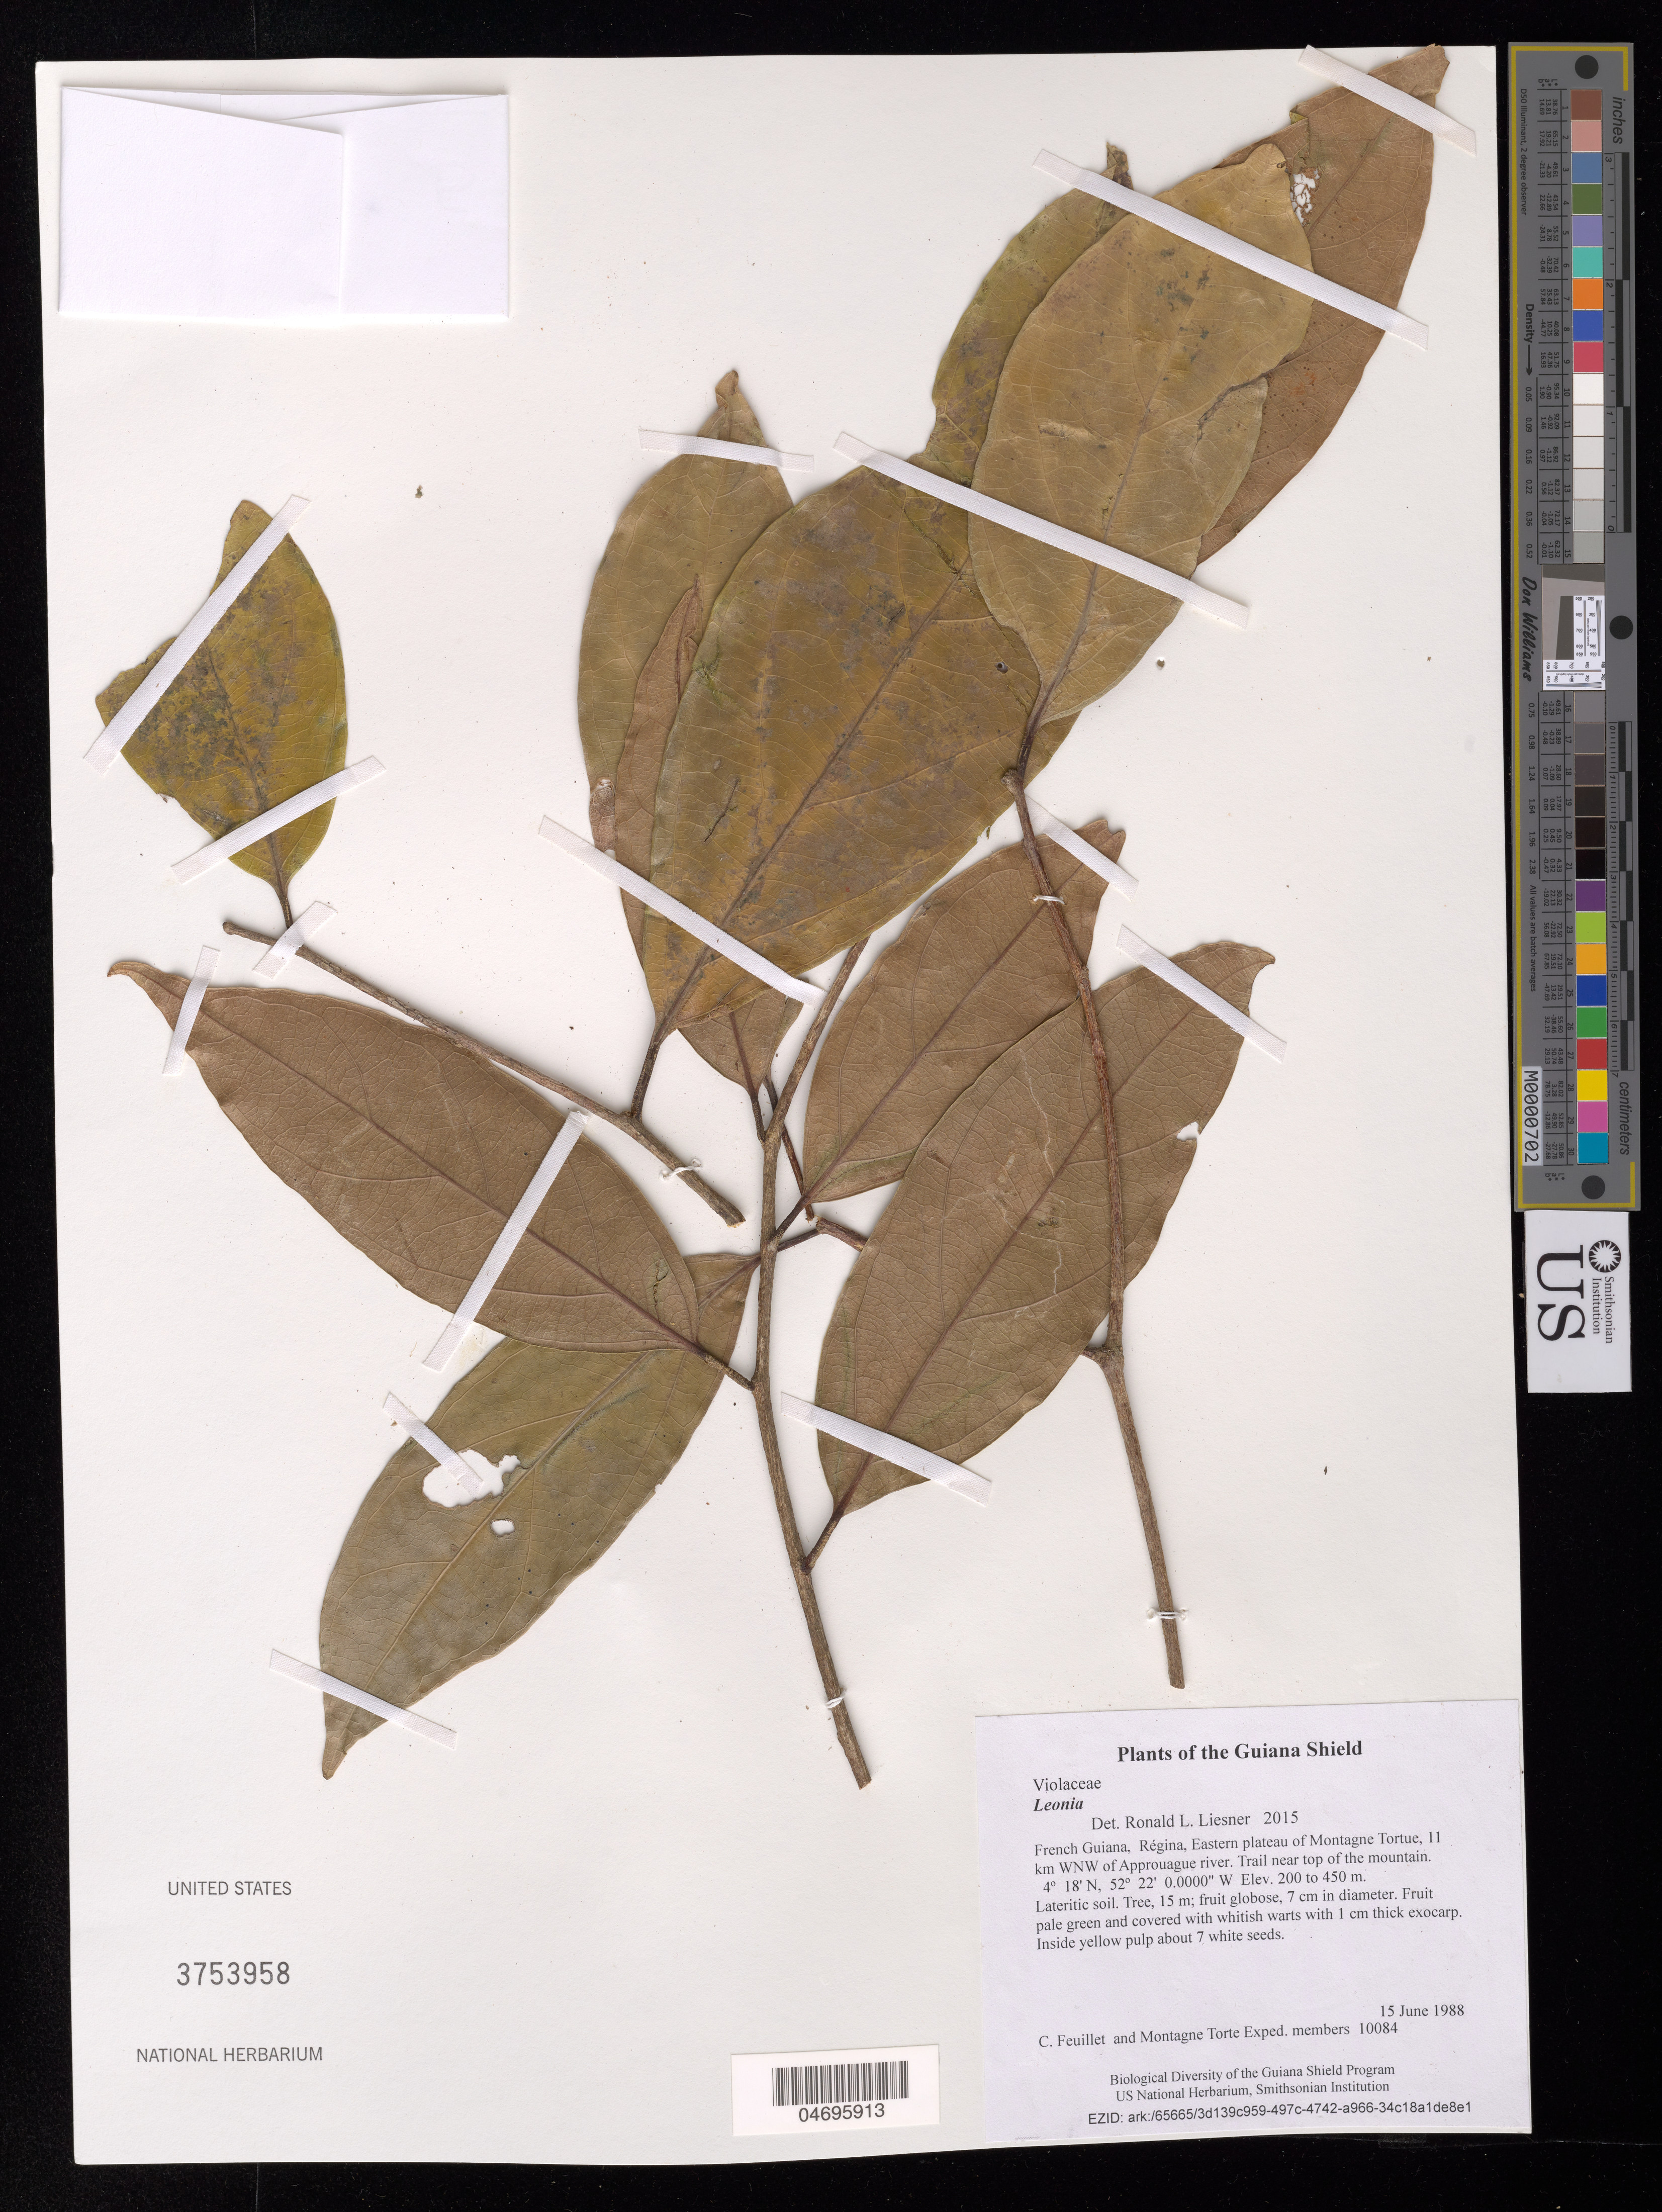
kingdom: Plantae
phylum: Tracheophyta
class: Magnoliopsida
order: Malpighiales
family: Violaceae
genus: Leonia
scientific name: Leonia sp.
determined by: Liesner, R. L.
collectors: C. Feuillet & Montagne Torte Exped. members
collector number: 10084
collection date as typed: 15 June 1988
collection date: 1988-06-15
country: French Guiana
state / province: Cayenne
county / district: Regina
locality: Eastern plateau of Montagne Tortue, 11 km WNW of Approuague river. Trail near top of the mountain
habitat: Lateritic soil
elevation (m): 200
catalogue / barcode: US 3753958